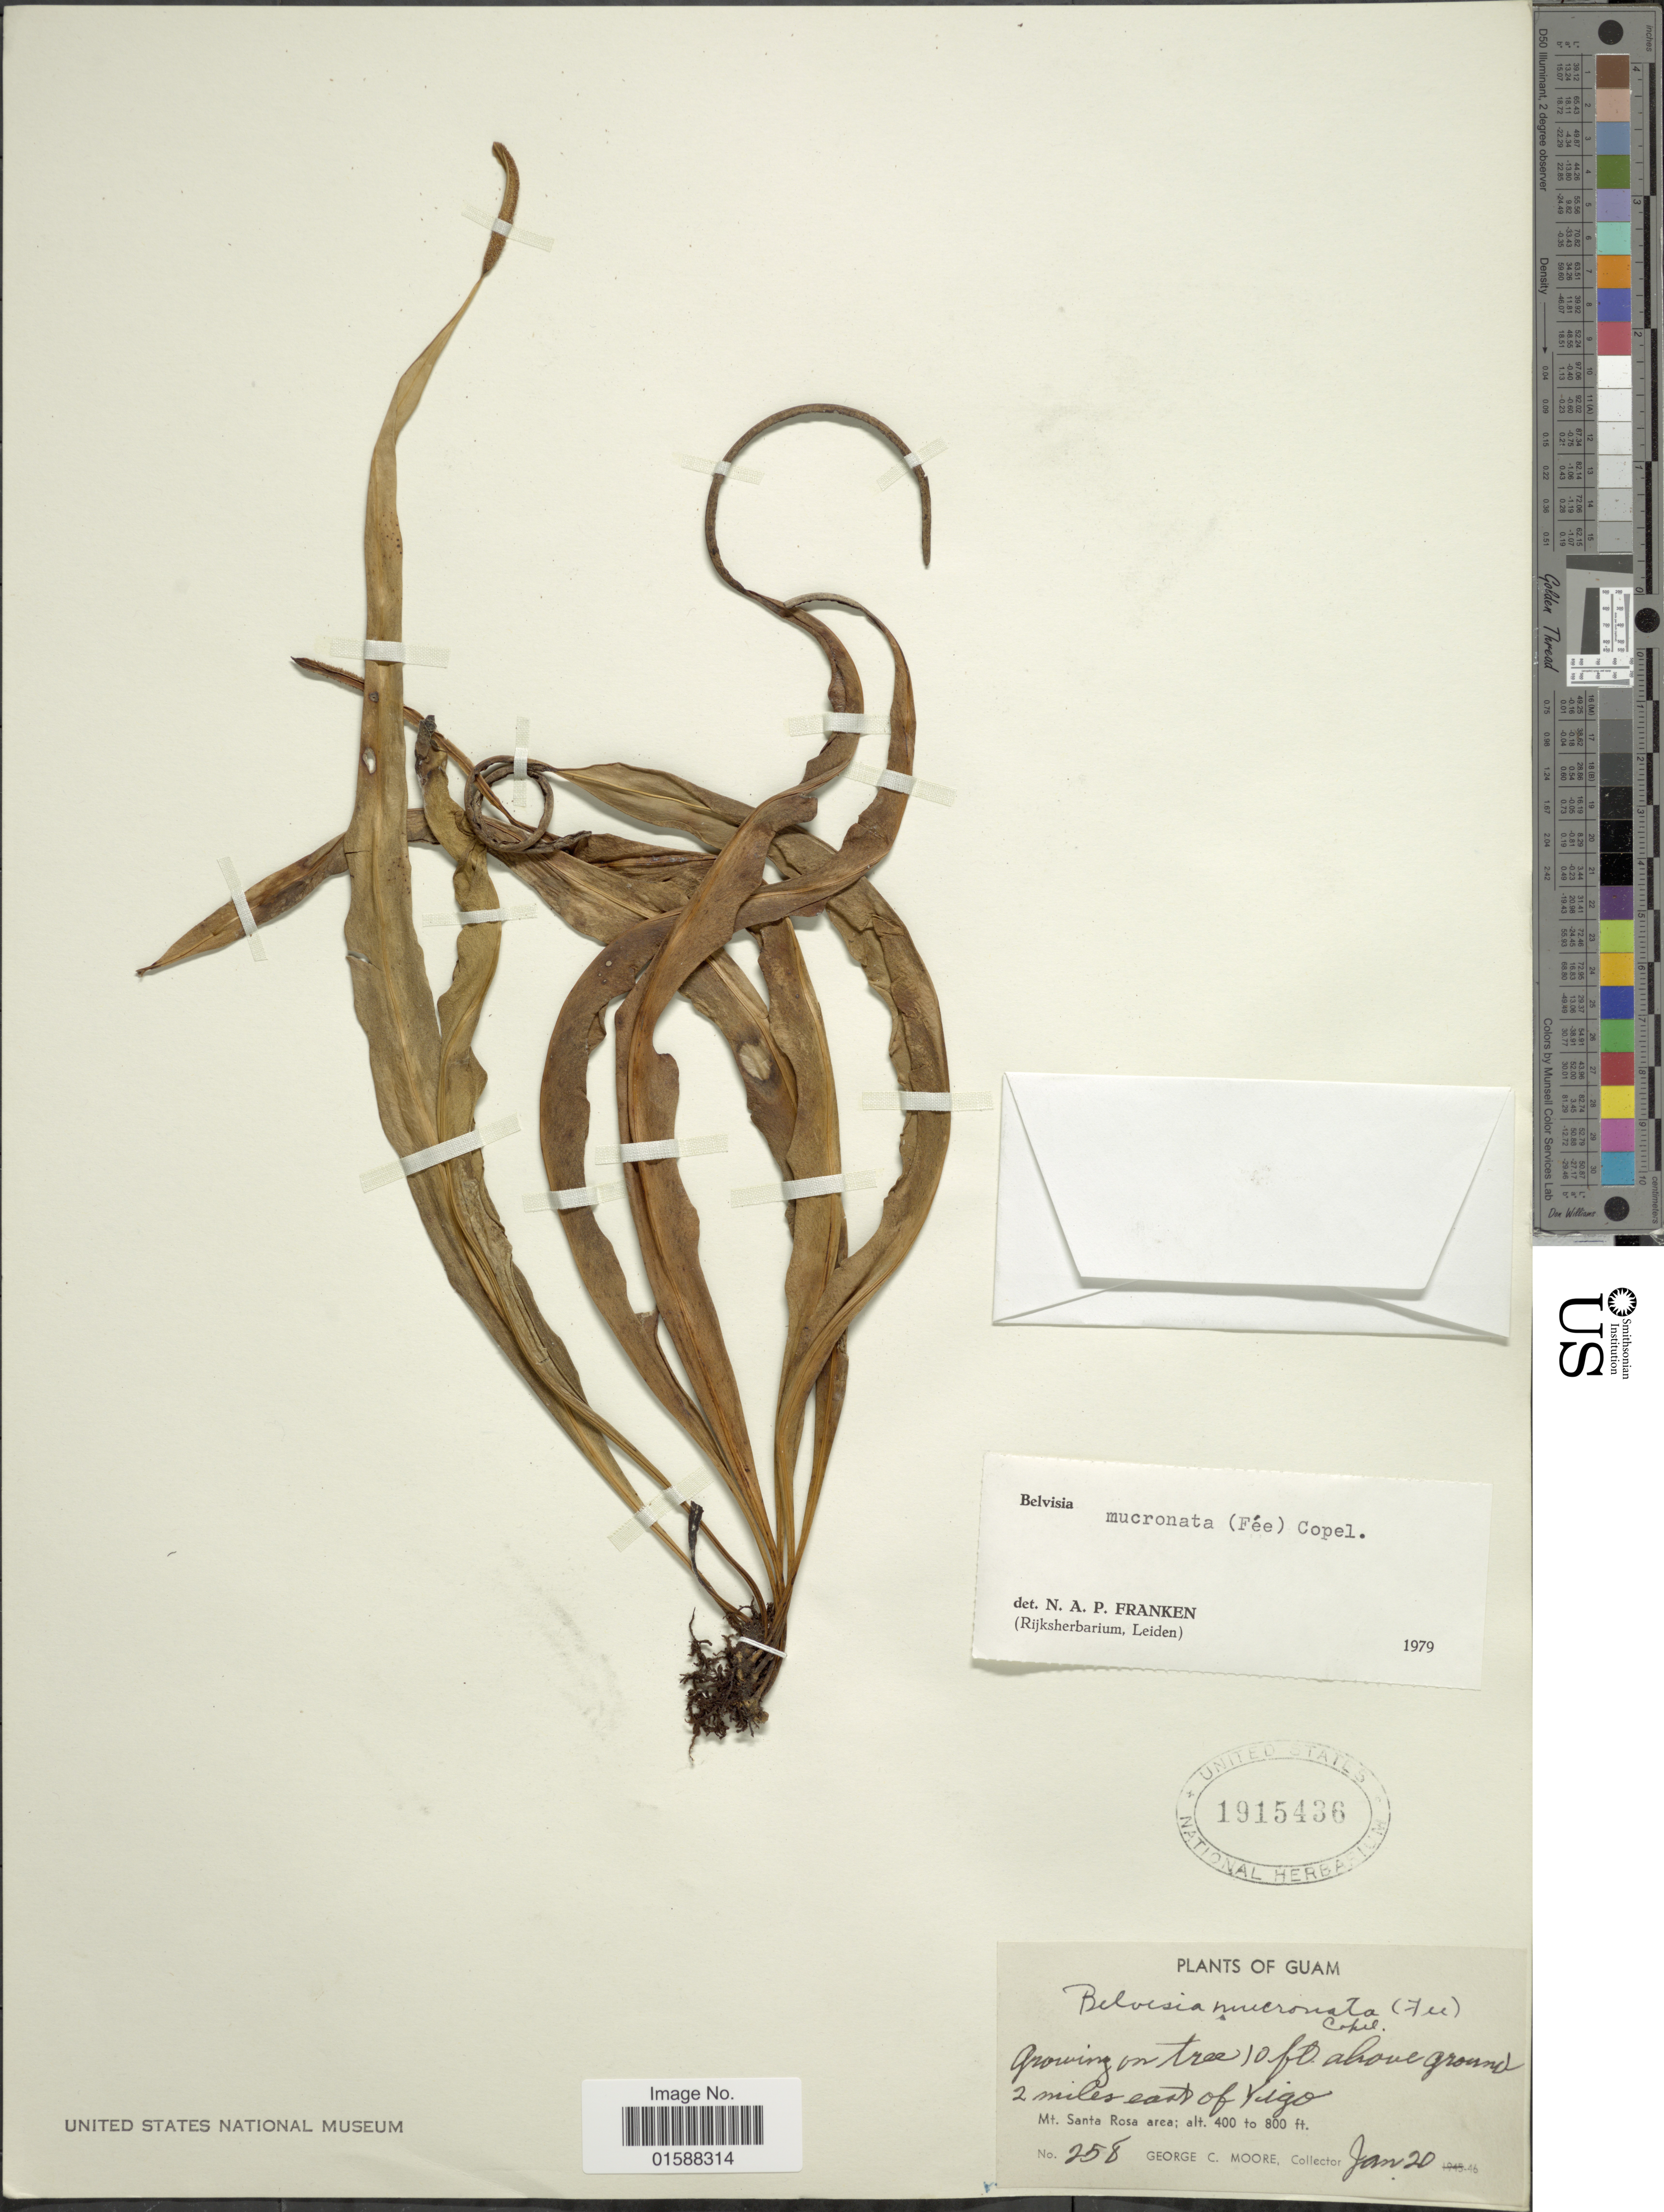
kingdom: Plantae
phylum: Tracheophyta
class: Polypodiopsida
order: Polypodiales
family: Polypodiaceae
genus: Lepisorus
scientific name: Lepisorus mucronatus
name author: (Fée) Li S. Wang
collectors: G. C. Moore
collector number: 258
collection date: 1946-01-20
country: Guam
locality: Mt. Santa Rosa area. 2 miles east of Yigo [interpreted]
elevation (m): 122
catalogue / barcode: US 1915436